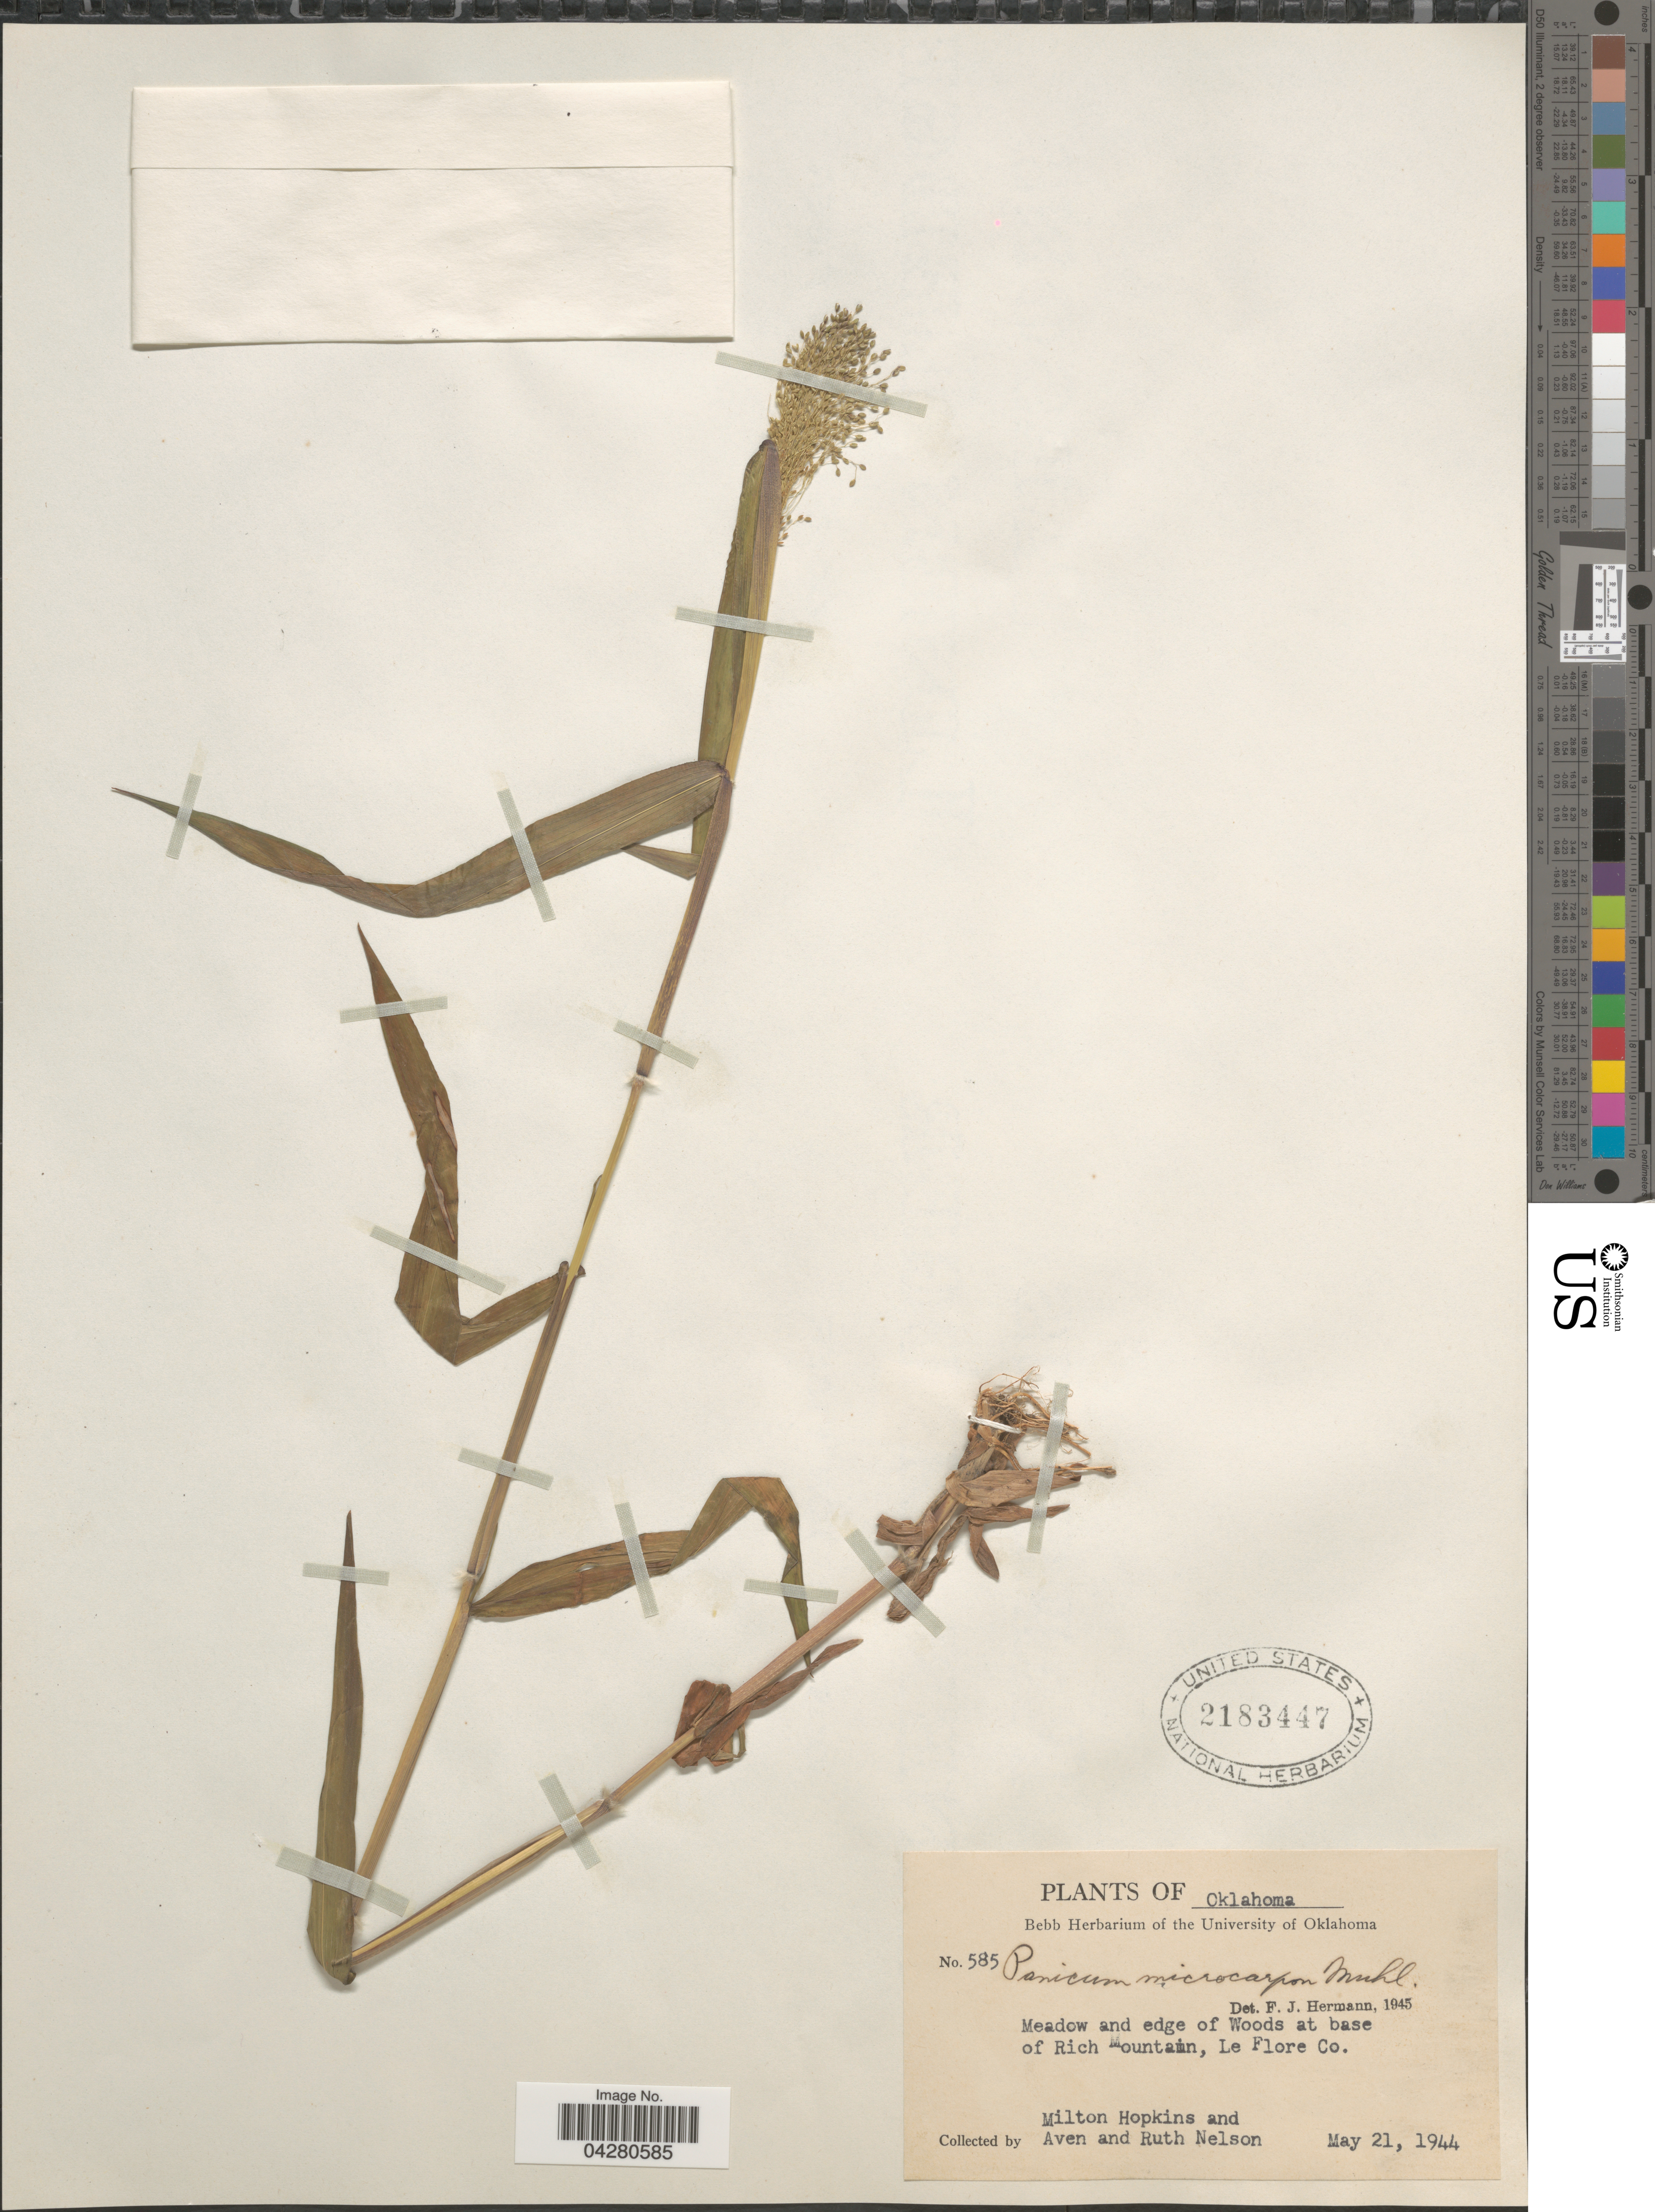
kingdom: Plantae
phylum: Tracheophyta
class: Liliopsida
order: Poales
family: Poaceae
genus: Dichanthelium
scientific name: Dichanthelium dichotomum var. dichotomum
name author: (L.) Gould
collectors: M. Hopkins, A. Nelson & R. A. Nelson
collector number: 585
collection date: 1944-05-21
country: United States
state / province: Oklahoma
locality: Meadow and edge of Woods at base of Rich Mountain, Le Flore Co.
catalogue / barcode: US 2183447